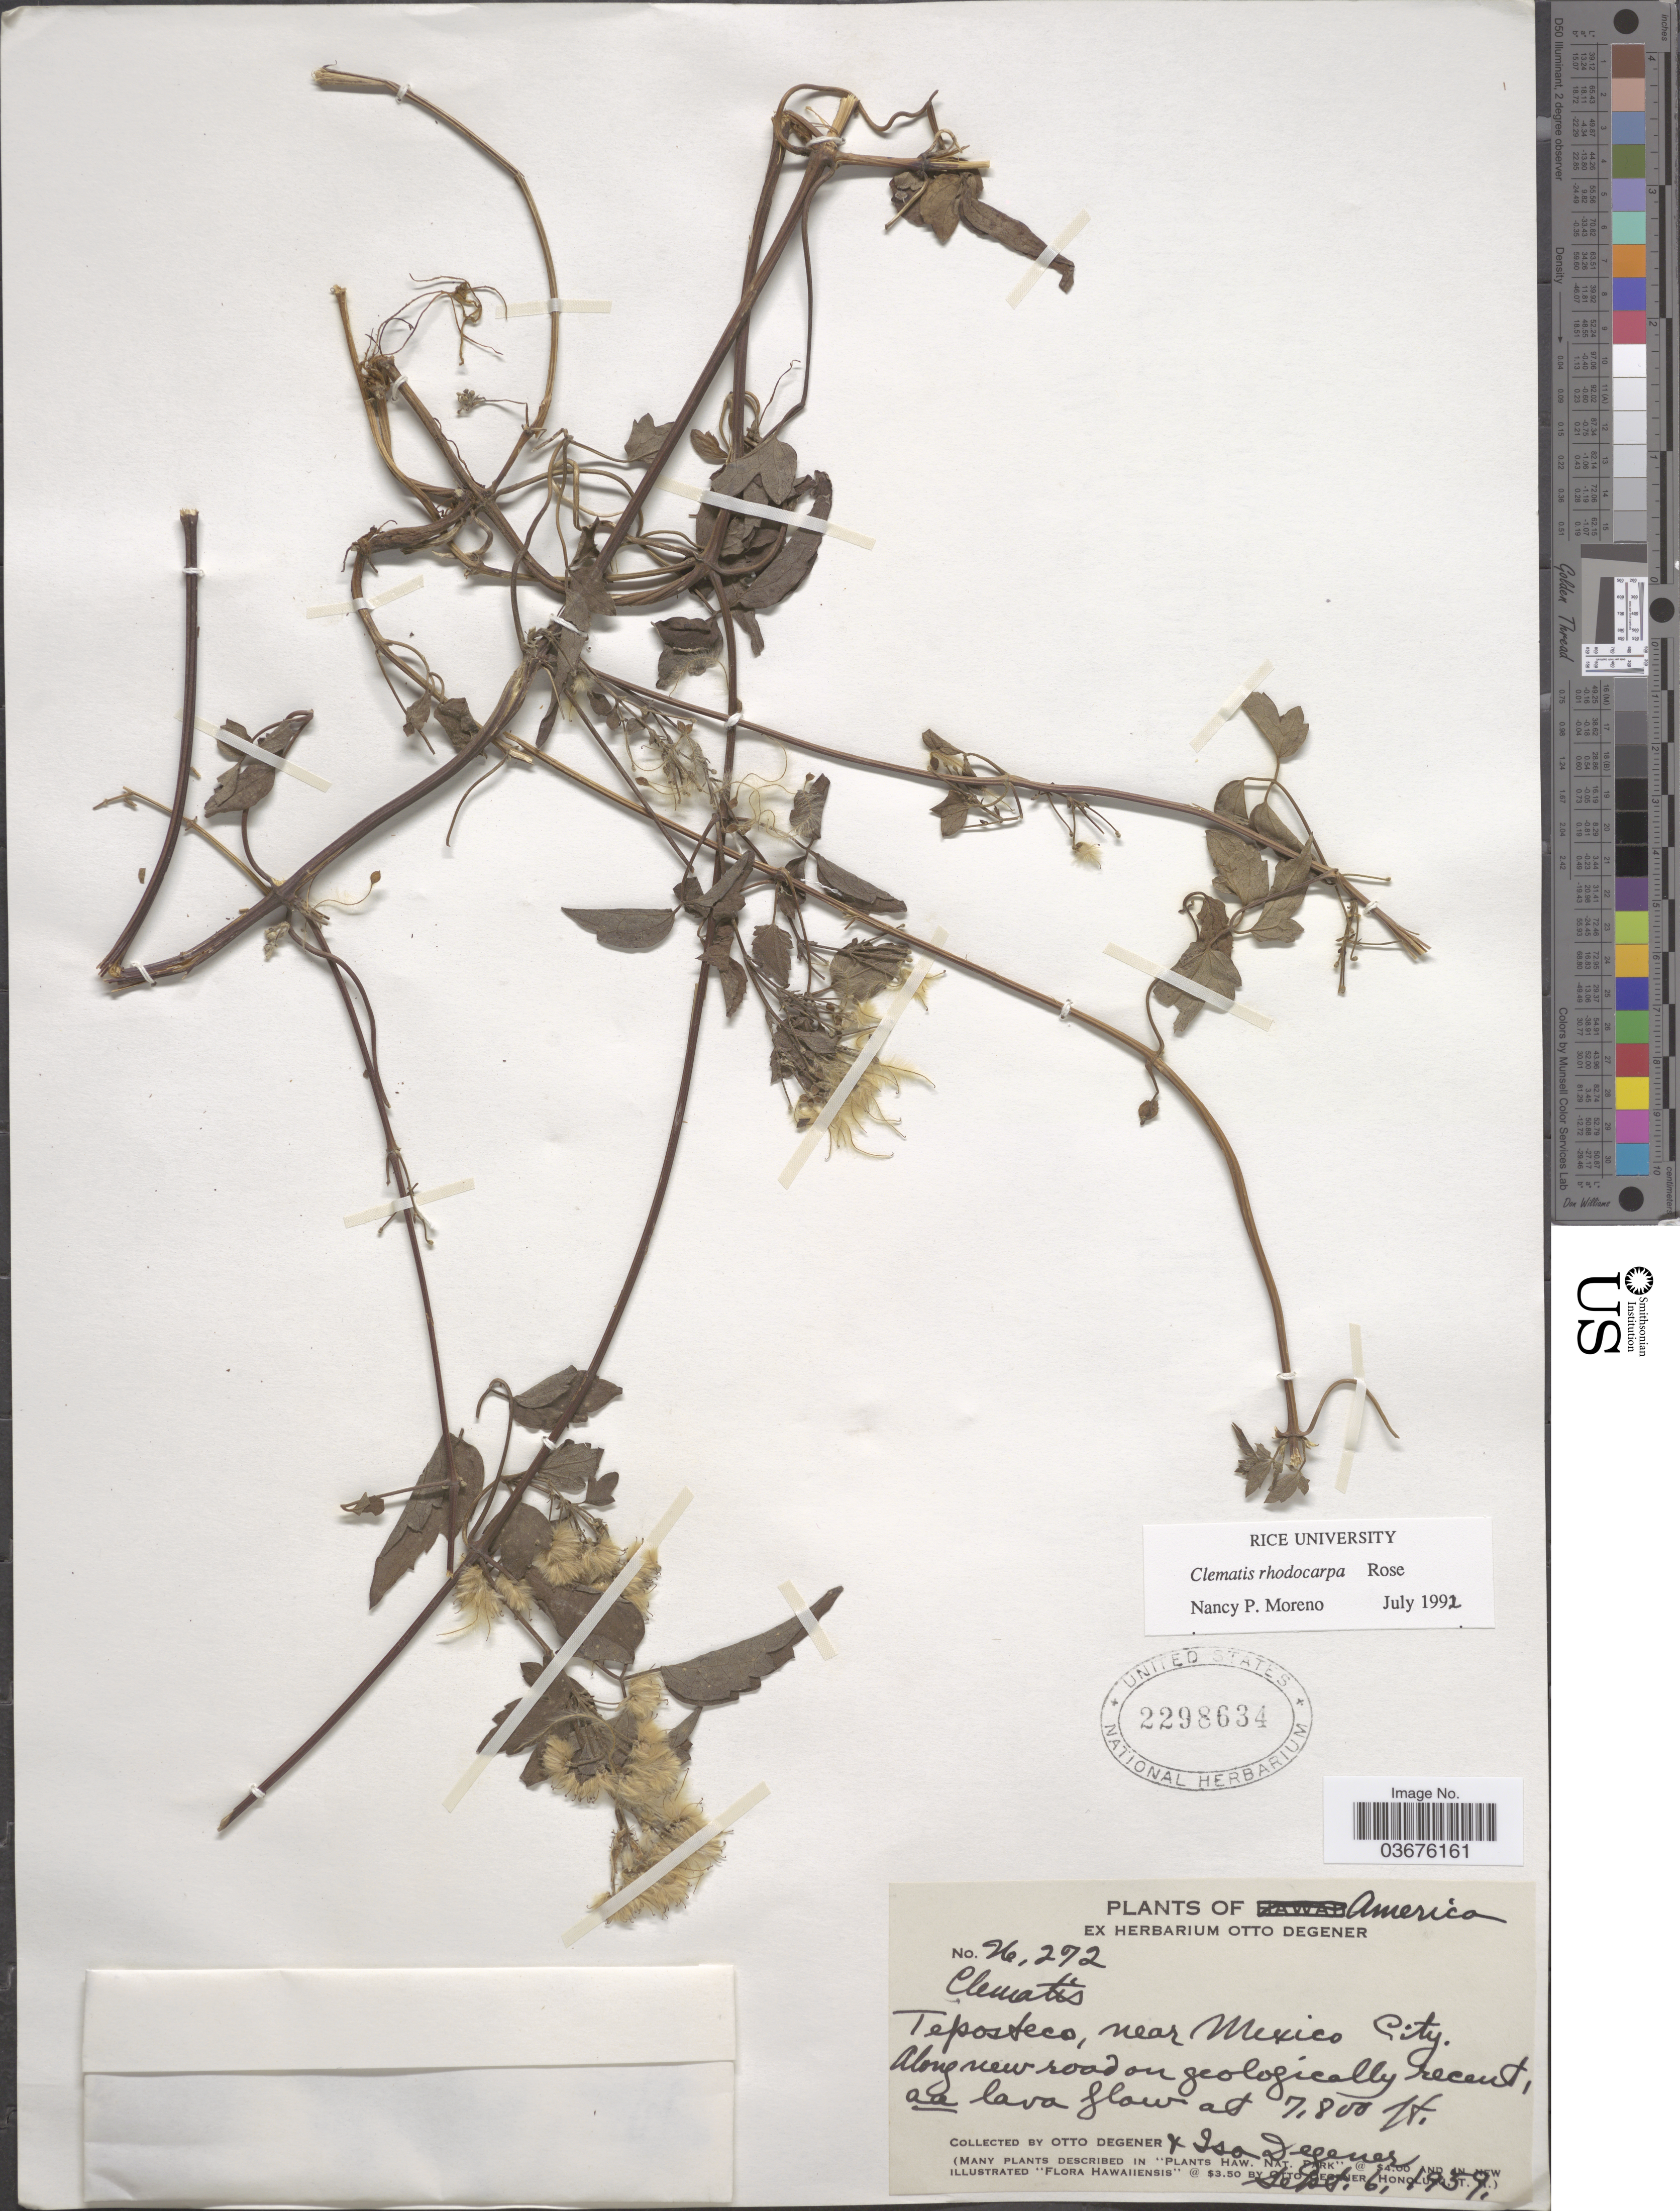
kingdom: Plantae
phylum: Tracheophyta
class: Magnoliopsida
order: Ranunculales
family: Ranunculaceae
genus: Clematis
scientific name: Clematis rhodocarpa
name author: Rose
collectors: O. Degener & I. Degener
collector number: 272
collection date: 1959-09-06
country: Mexico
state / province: México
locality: Teposteco, near Mexico City.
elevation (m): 2377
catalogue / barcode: US 2298634